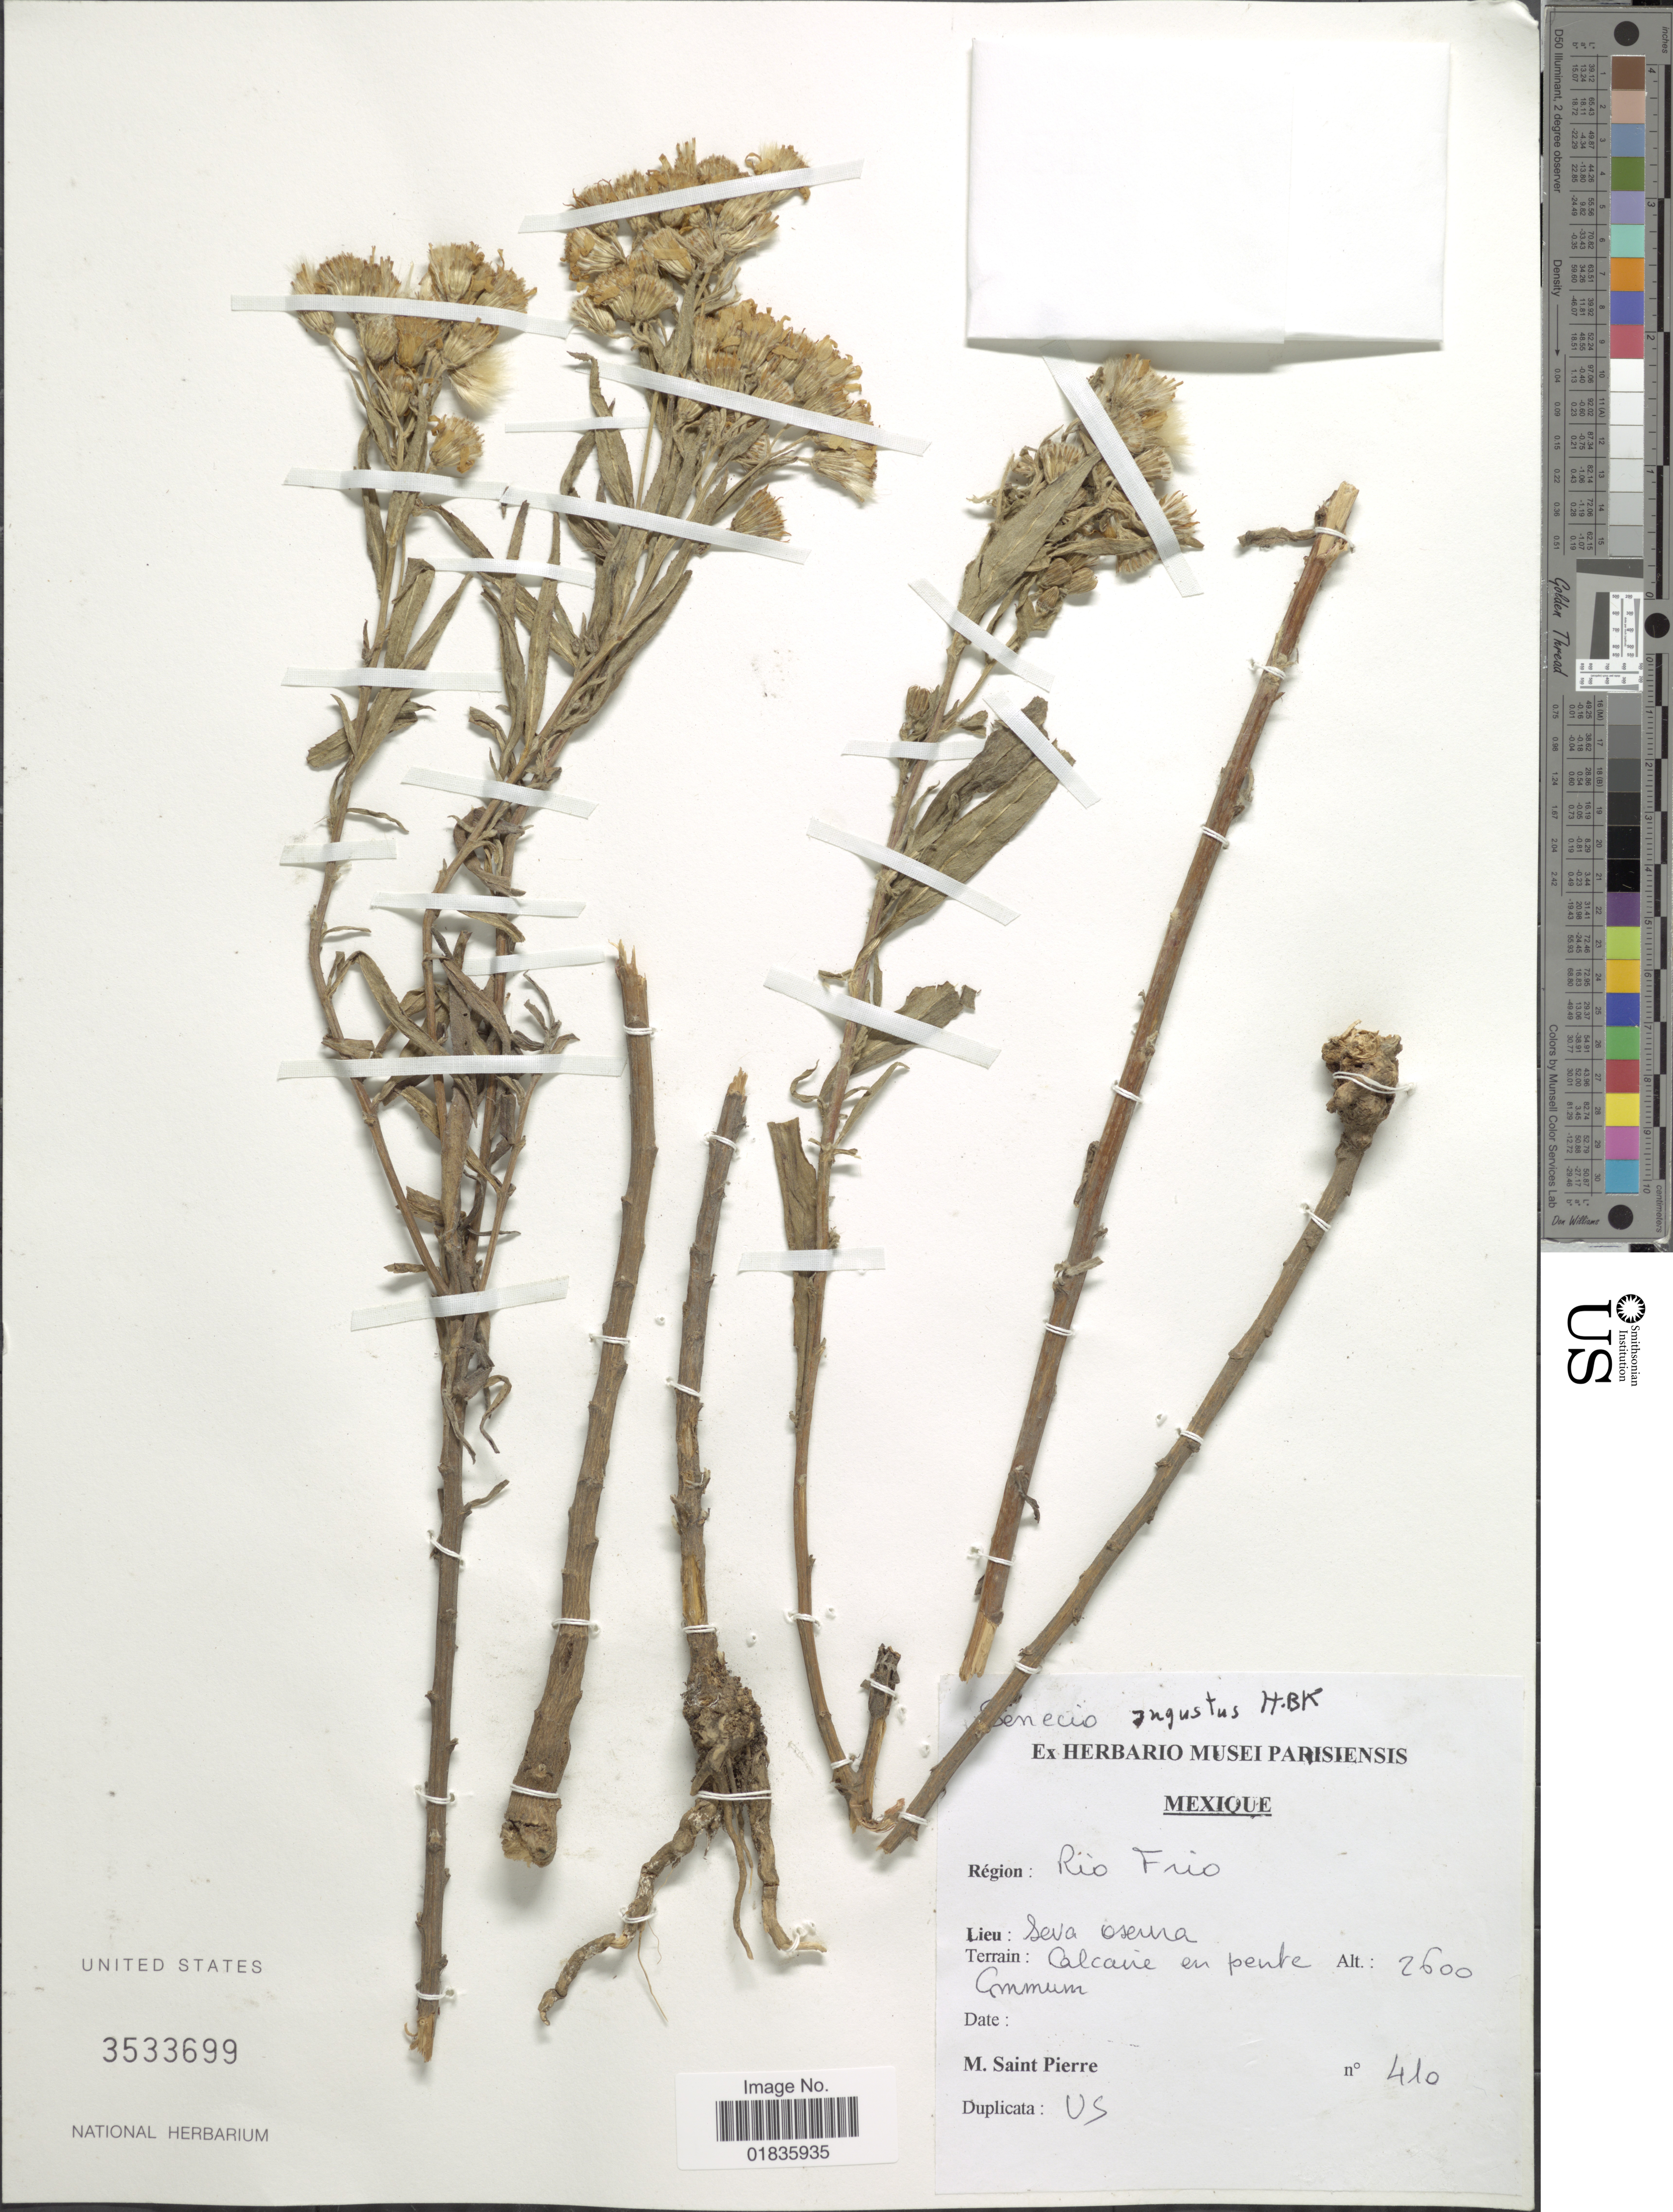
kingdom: Plantae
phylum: Tracheophyta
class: Magnoliopsida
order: Asterales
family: Asteraceae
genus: Senecio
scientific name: Senecio argutus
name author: Kunth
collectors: M. Saint-Pierre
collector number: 410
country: Mexico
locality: Region: Rio Frio, Seva Oseira [interpreted].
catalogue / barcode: US 3533699